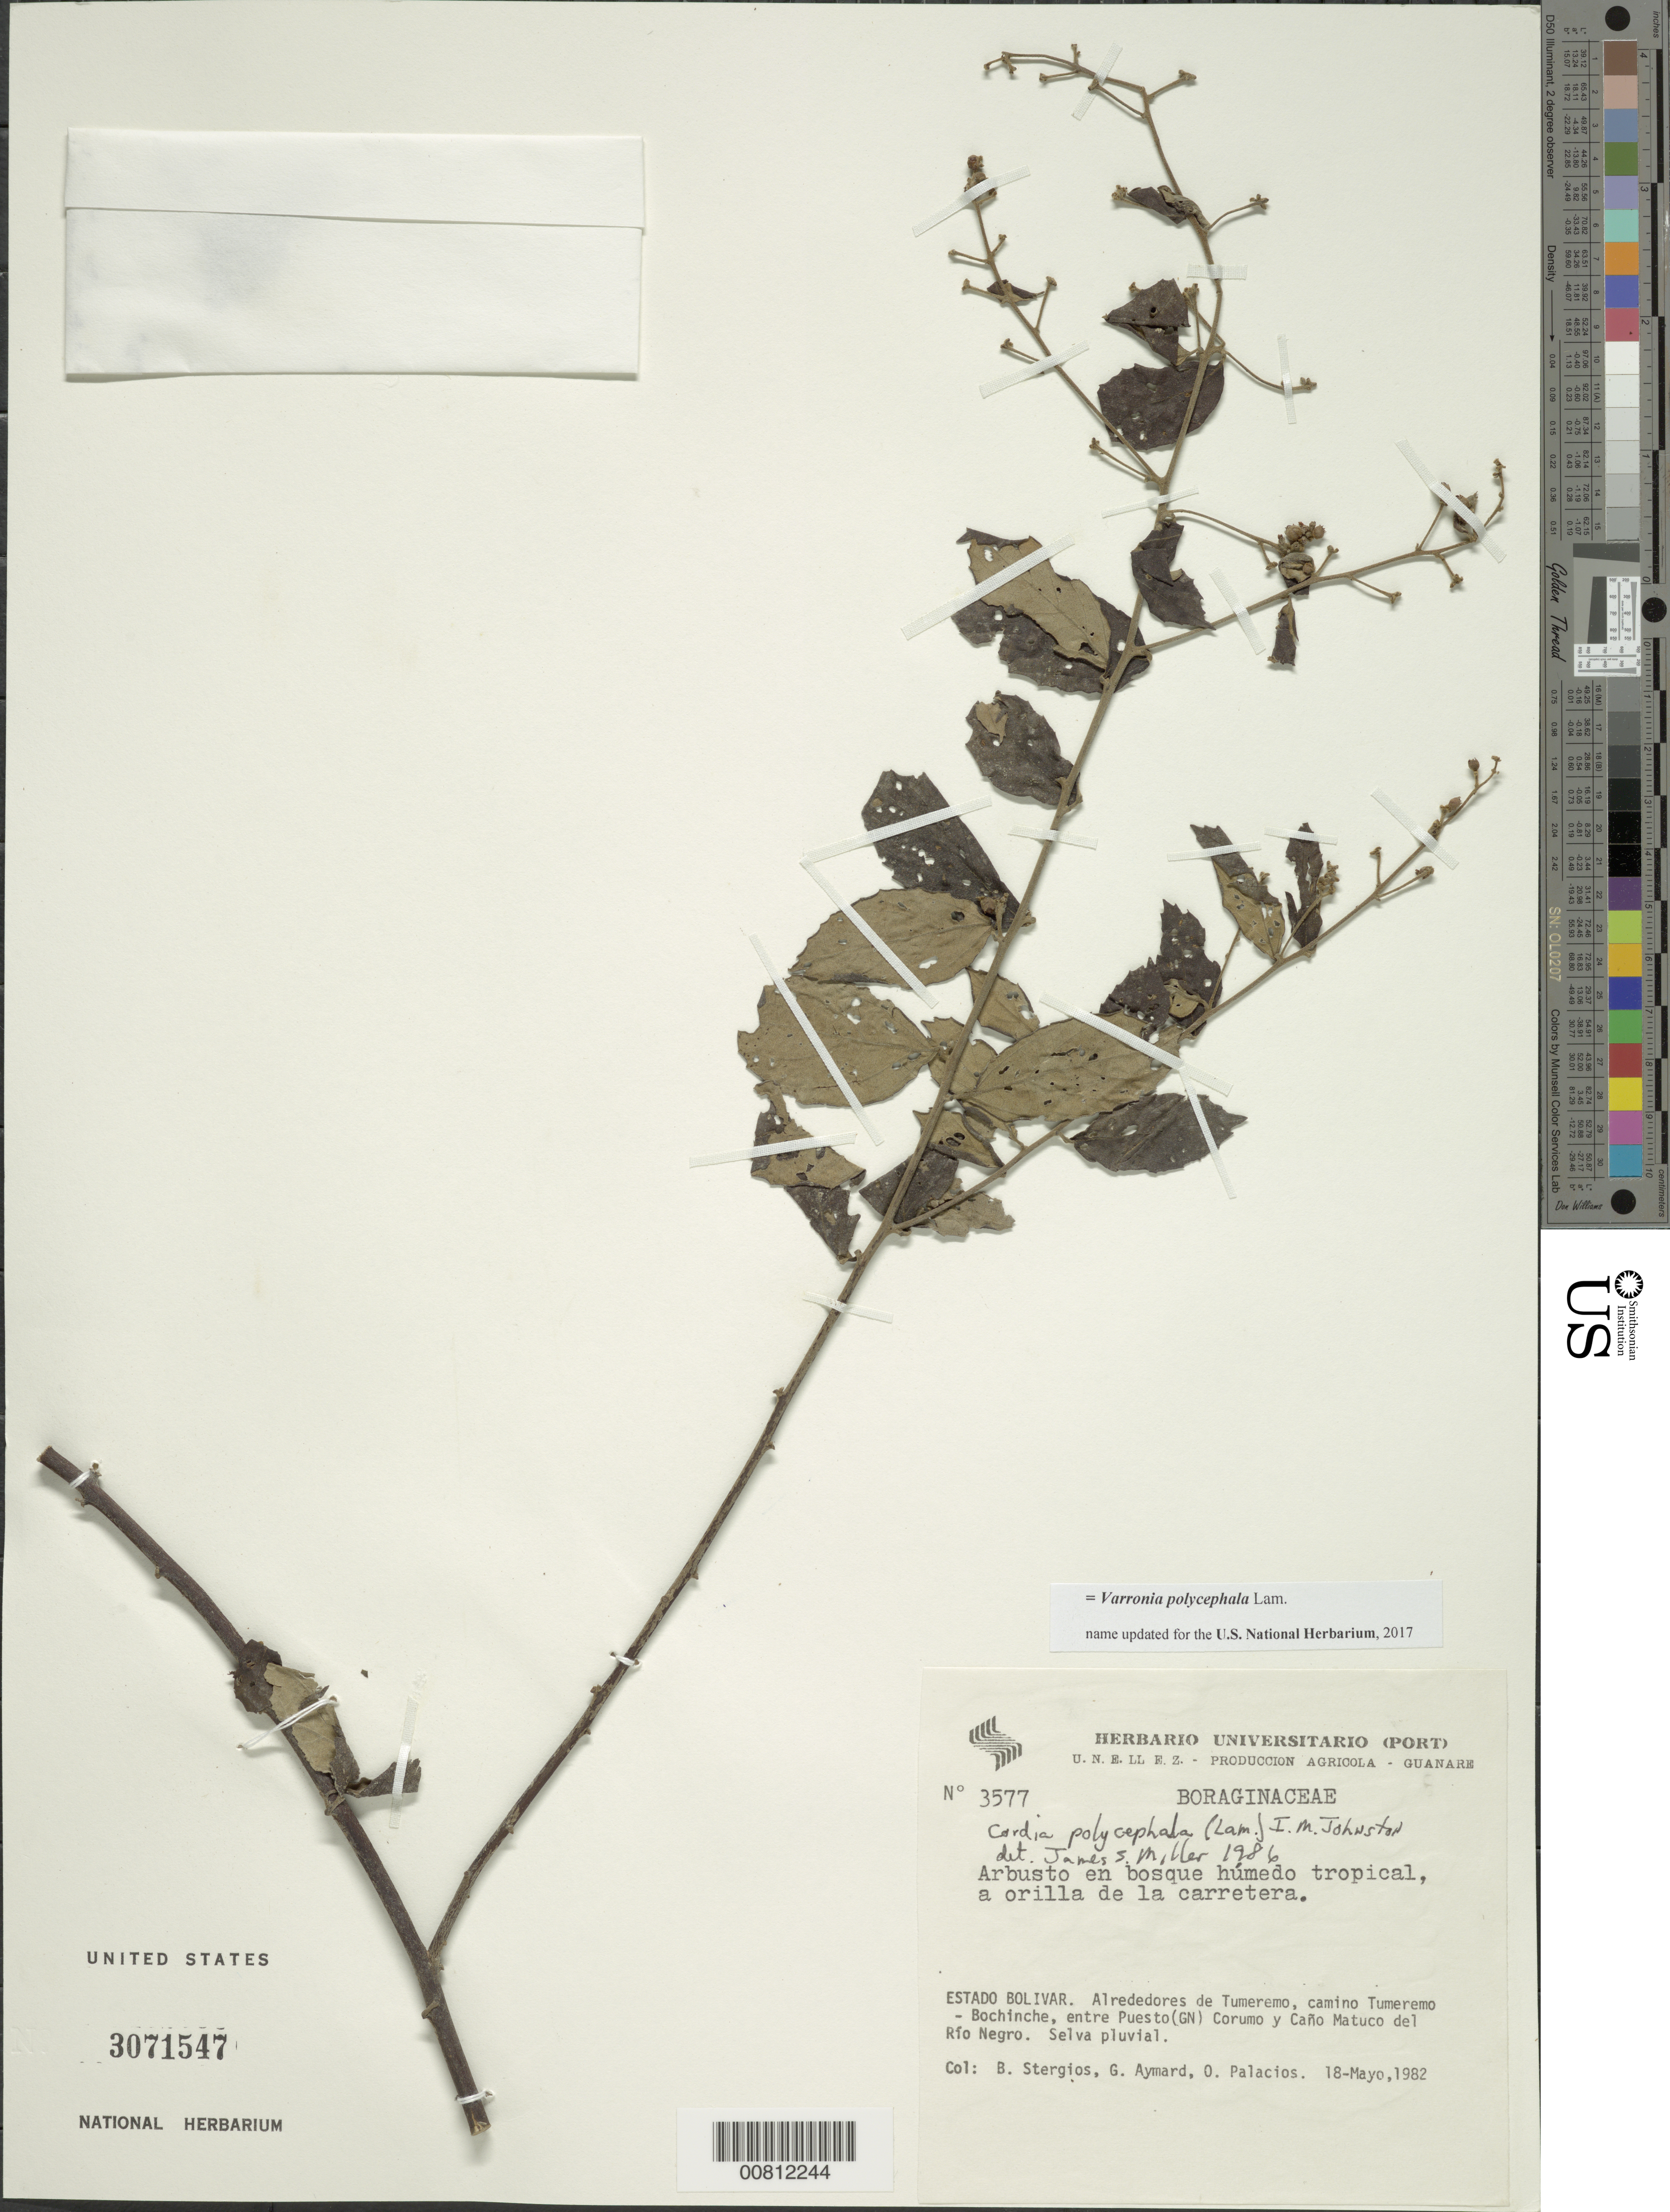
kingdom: Plantae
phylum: Tracheophyta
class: Magnoliopsida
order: Boraginales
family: Cordiaceae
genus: Varronia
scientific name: Varronia polycephala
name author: Lam.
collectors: B. G. Stergios, G. A. Aymard & O. Palacios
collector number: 3577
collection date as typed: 18-May-82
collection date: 1982-05-18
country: Venezuela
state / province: Bolívar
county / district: Sifontes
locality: Tumeremo, camino Tumeremo - Bochinche, entre Puesto (GN) Corumo and Caño Matuco del Rio Negro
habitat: Selva pluvial; en bosque humedo tropical, a orilla de la carretera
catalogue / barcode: US 3071547